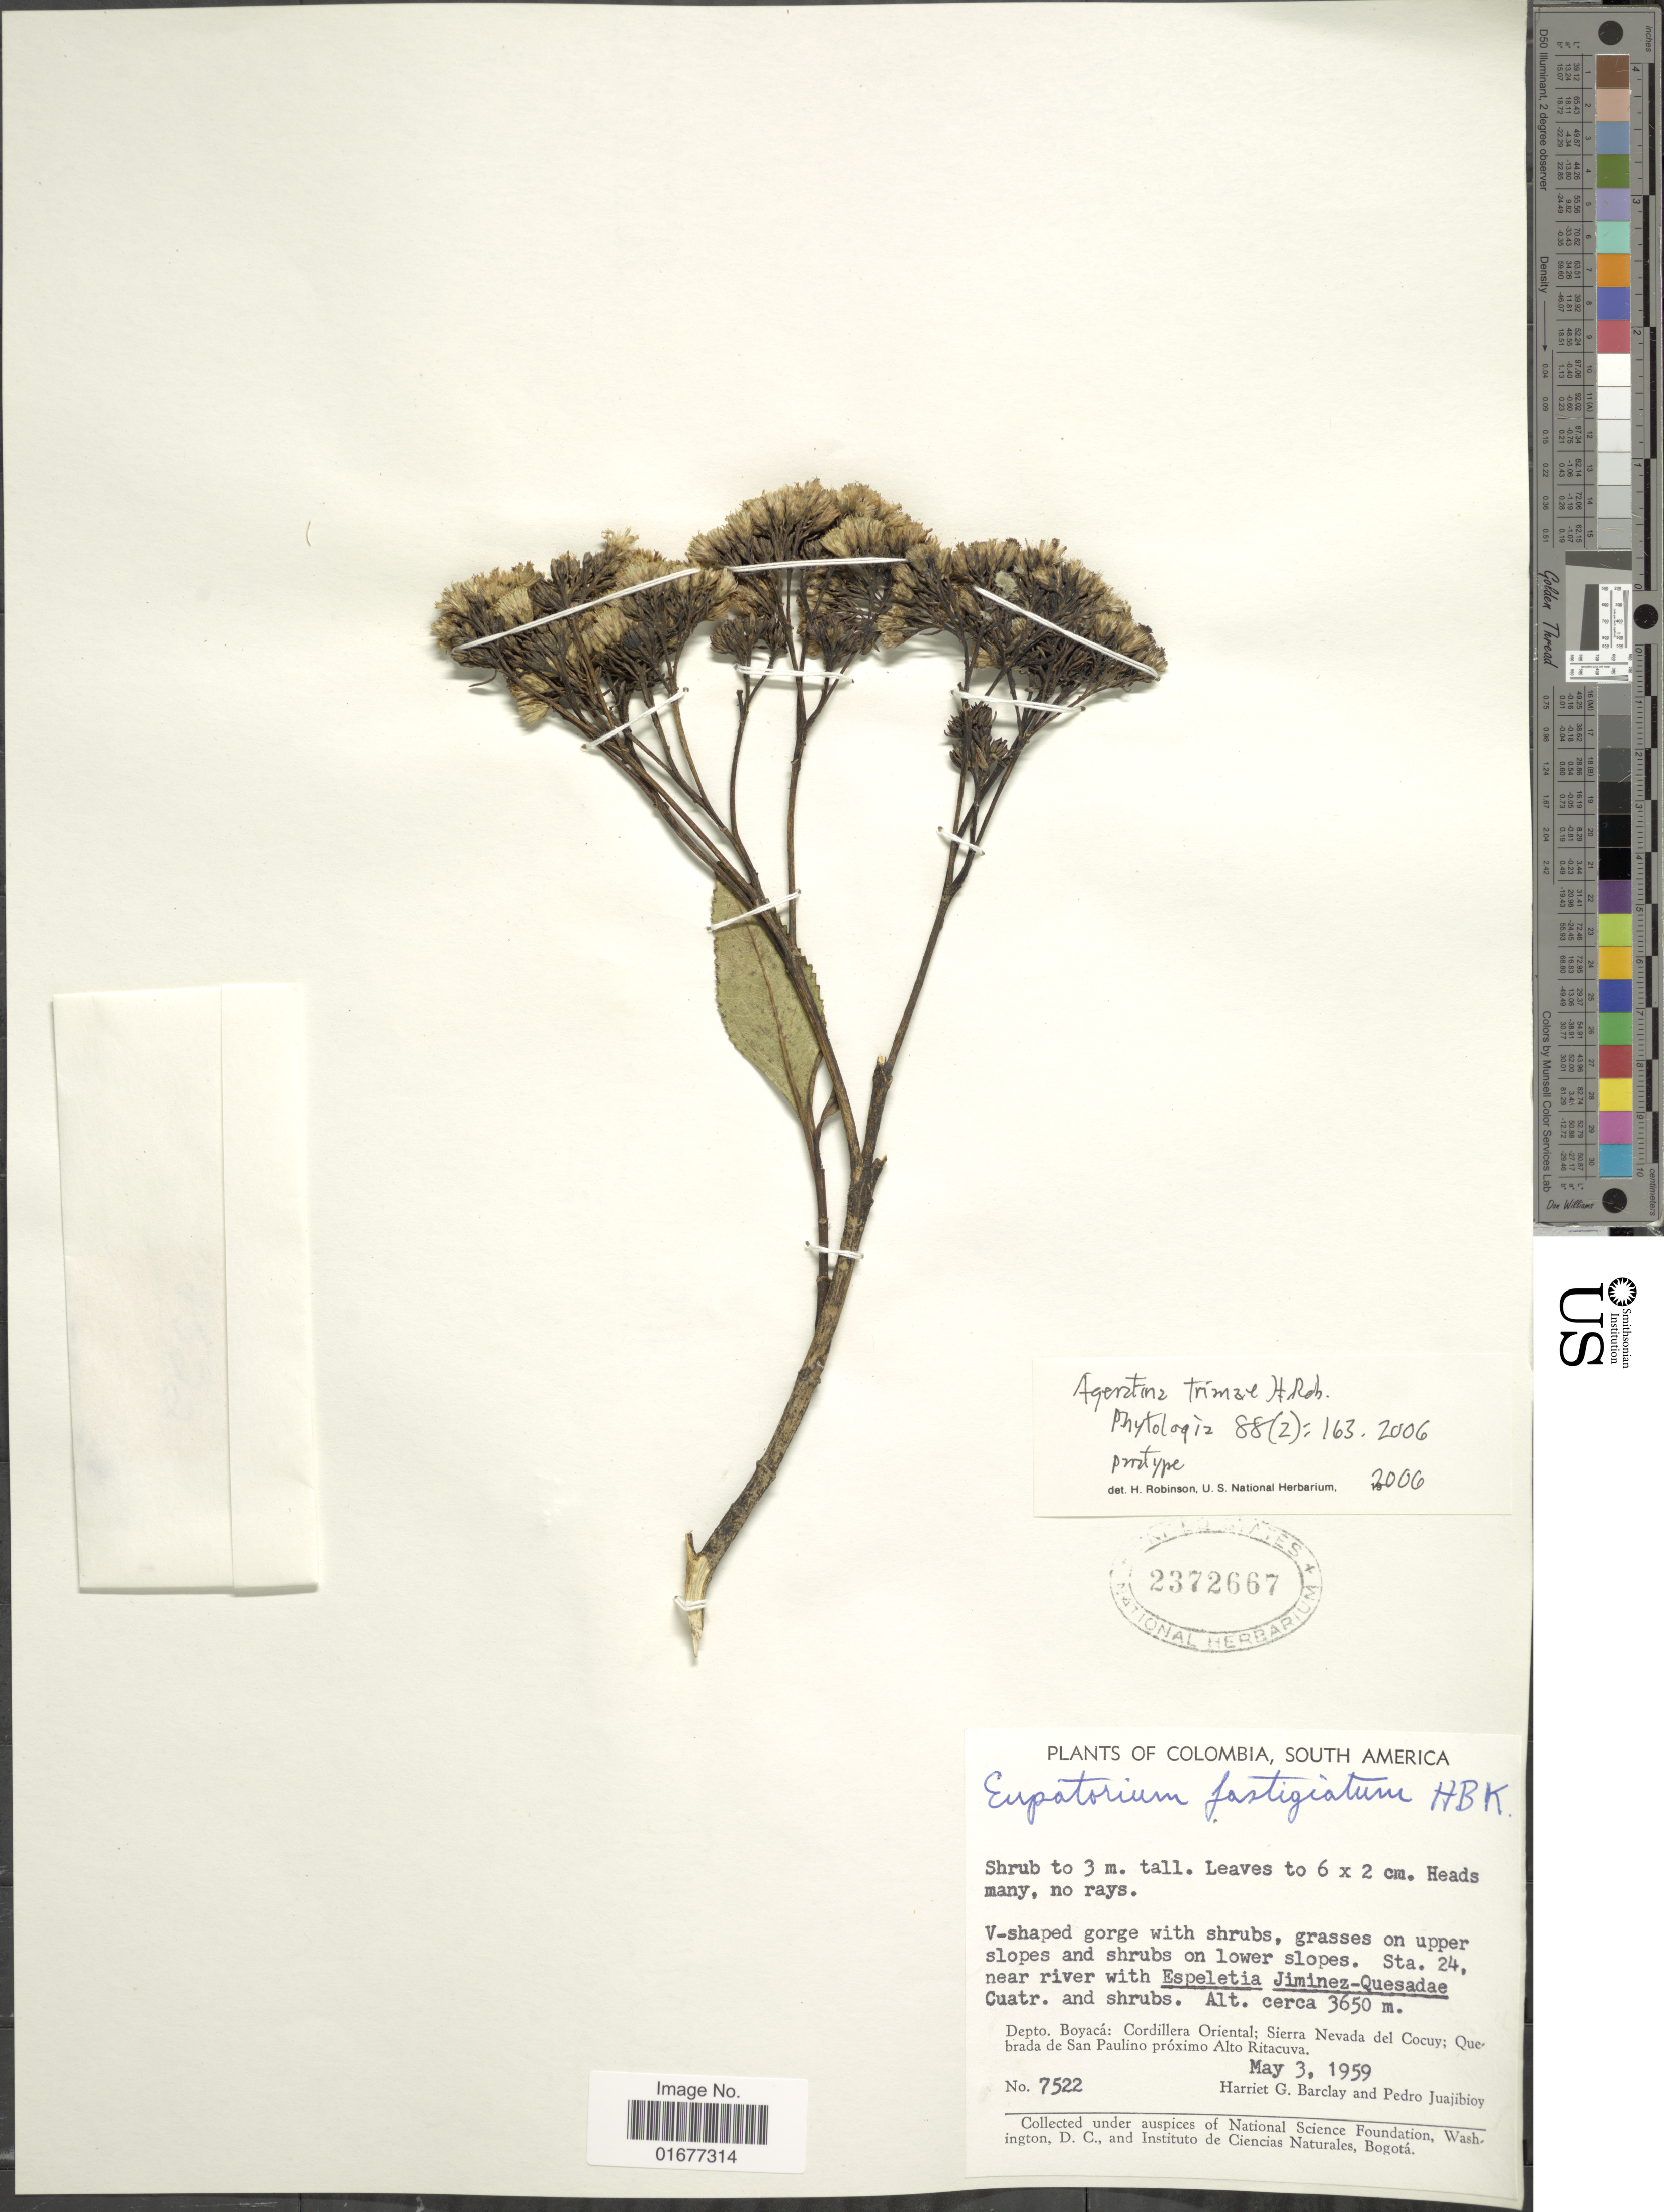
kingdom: Plantae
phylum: Tracheophyta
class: Magnoliopsida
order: Asterales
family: Asteraceae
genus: Ageratina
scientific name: Ageratina fastigiata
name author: (Kunth) R.M. King & H. Rob.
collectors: H. G. Barclay & P. Juajibioy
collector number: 7522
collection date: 1959-05-03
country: Colombia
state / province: Boyacá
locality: Cordillera Orientalk Sierra Nevada del Cocuy; Quebrada de San Paulino proximo Alto Ritacuva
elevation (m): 3650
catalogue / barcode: US 2372667